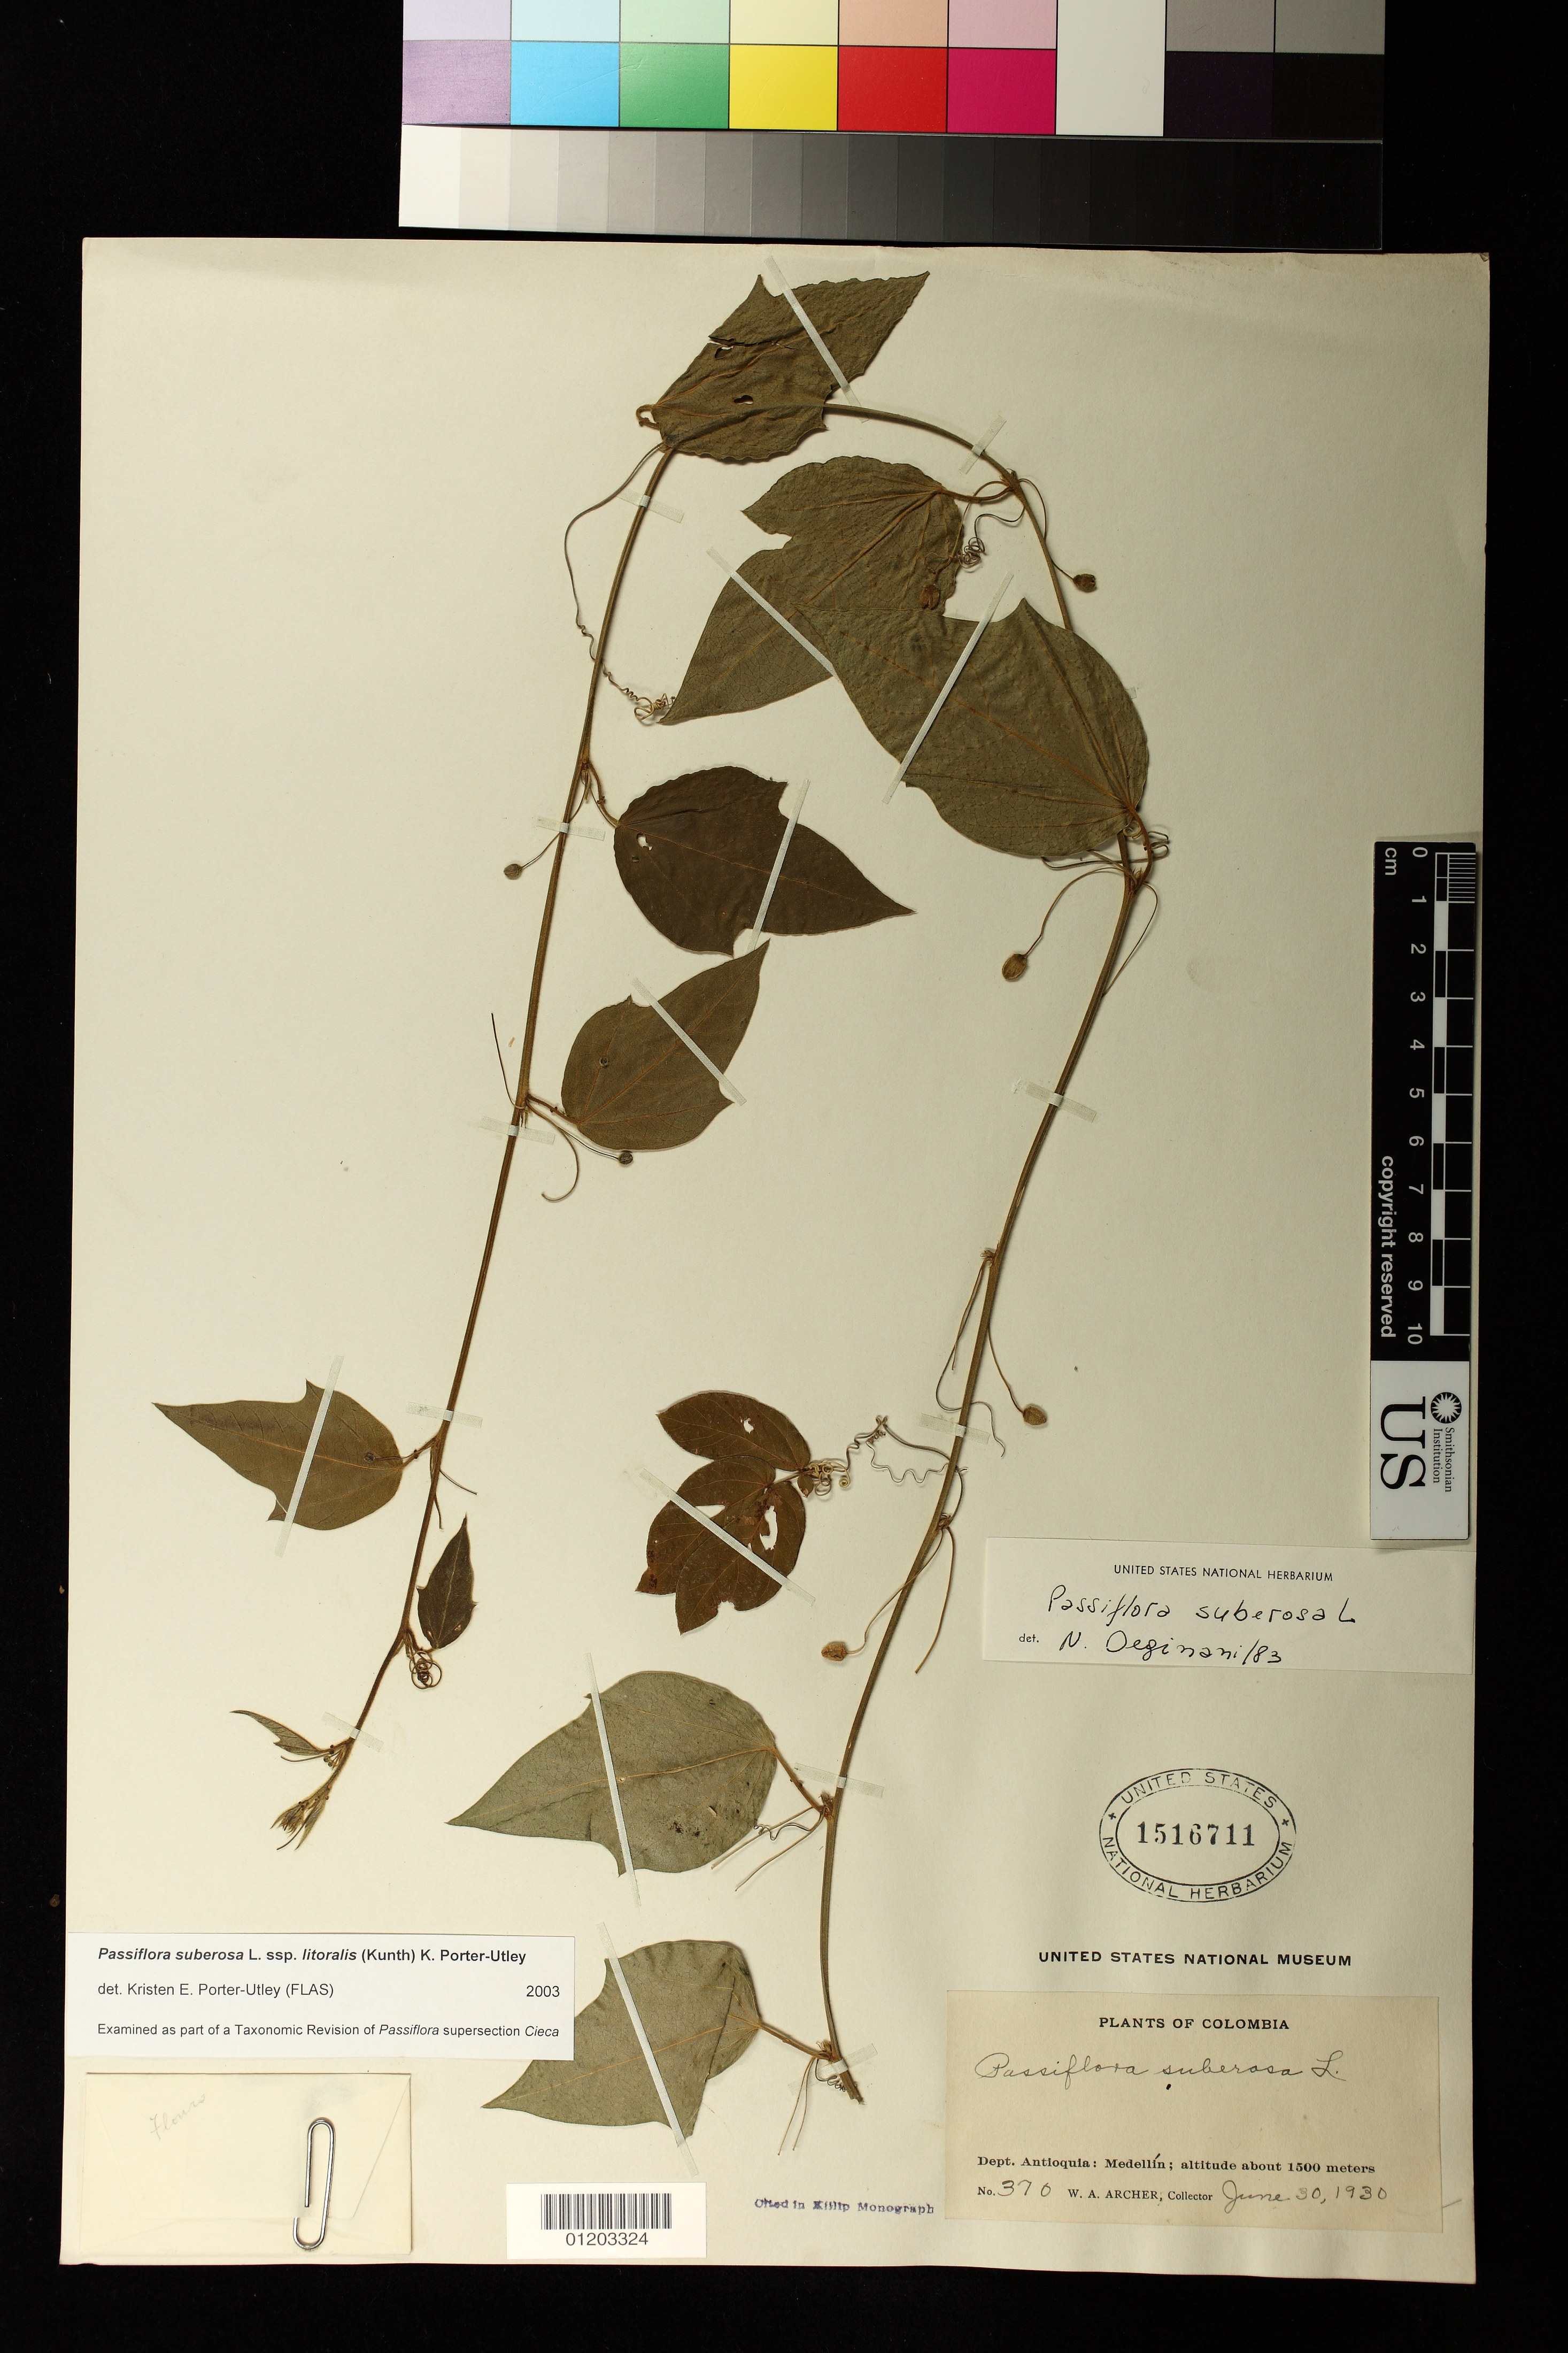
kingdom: Plantae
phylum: Tracheophyta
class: Magnoliopsida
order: Malpighiales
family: Passifloraceae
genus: Passiflora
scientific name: Passiflora suberosa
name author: L.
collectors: W. A. Archer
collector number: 370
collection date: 1930-06-30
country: Colombia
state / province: Antioquia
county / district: Medellin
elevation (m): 1500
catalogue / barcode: US 1516711